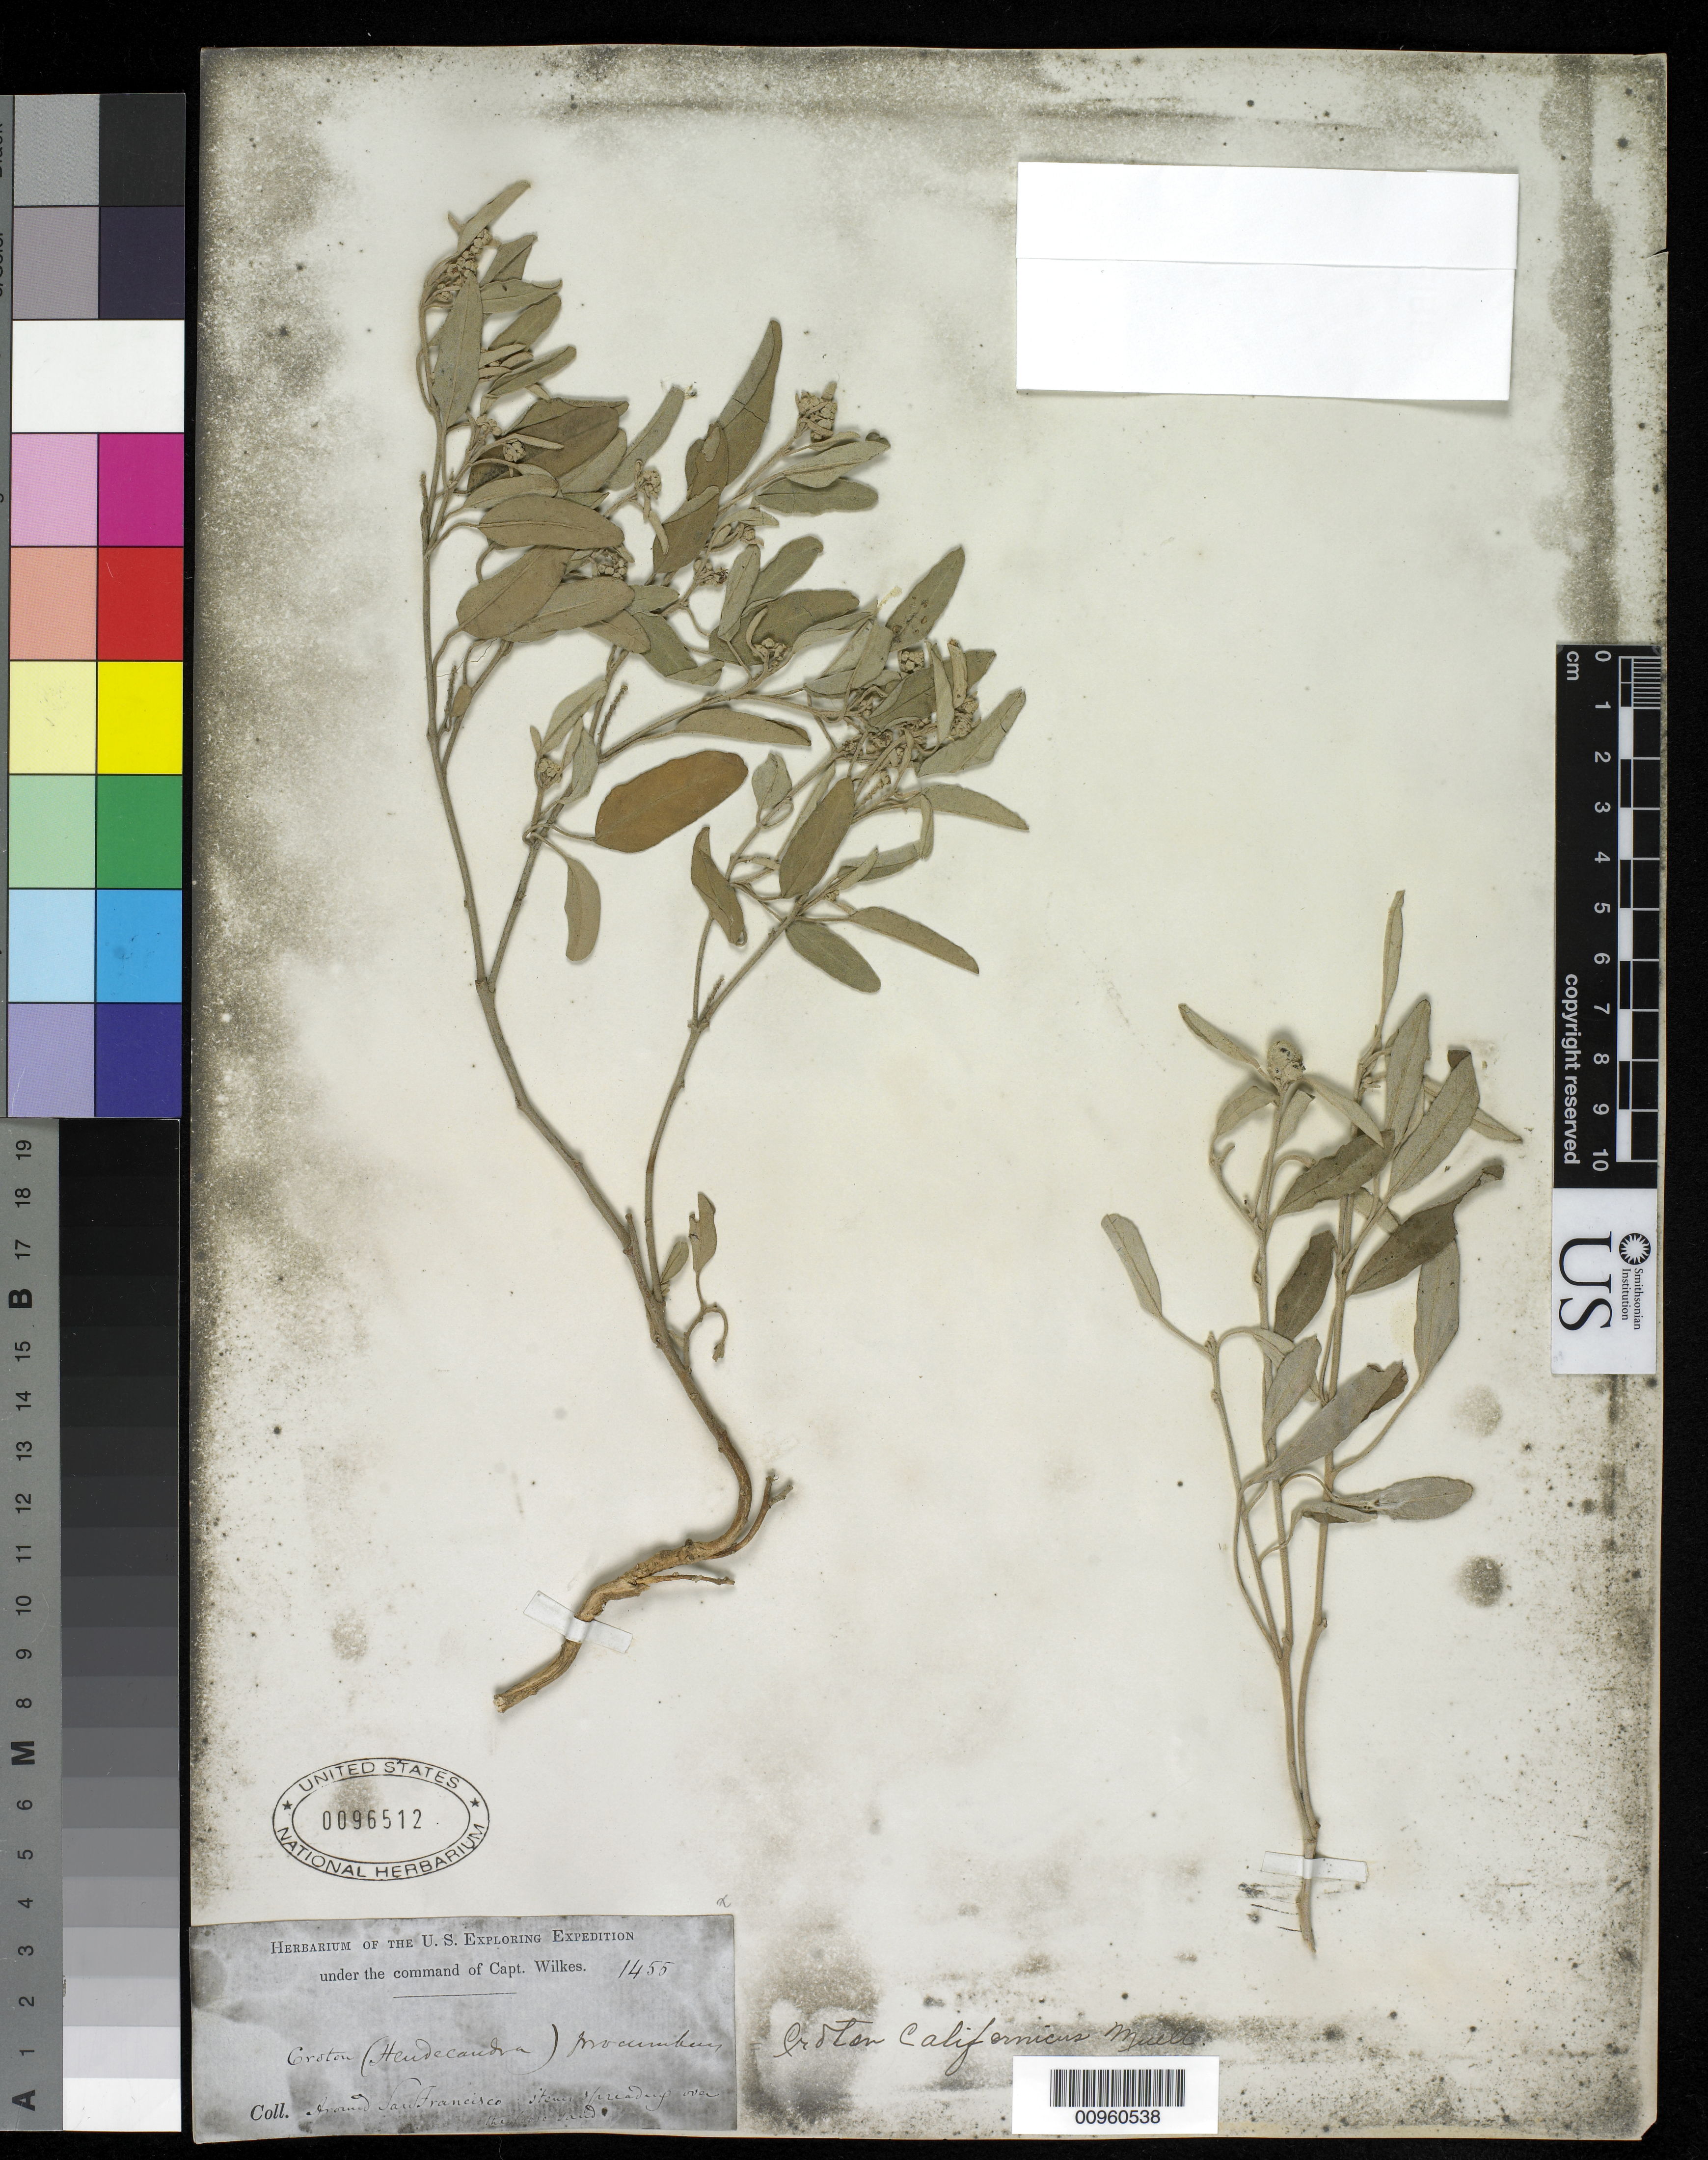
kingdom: Plantae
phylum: Tracheophyta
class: Magnoliopsida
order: Malpighiales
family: Euphorbiaceae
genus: Croton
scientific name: Croton californicus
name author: Müll. Arg.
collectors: Wilkes Explor. Exped.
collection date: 1838/1842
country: United States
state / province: California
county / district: San Francisco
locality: around San Francisco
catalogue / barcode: US 96512